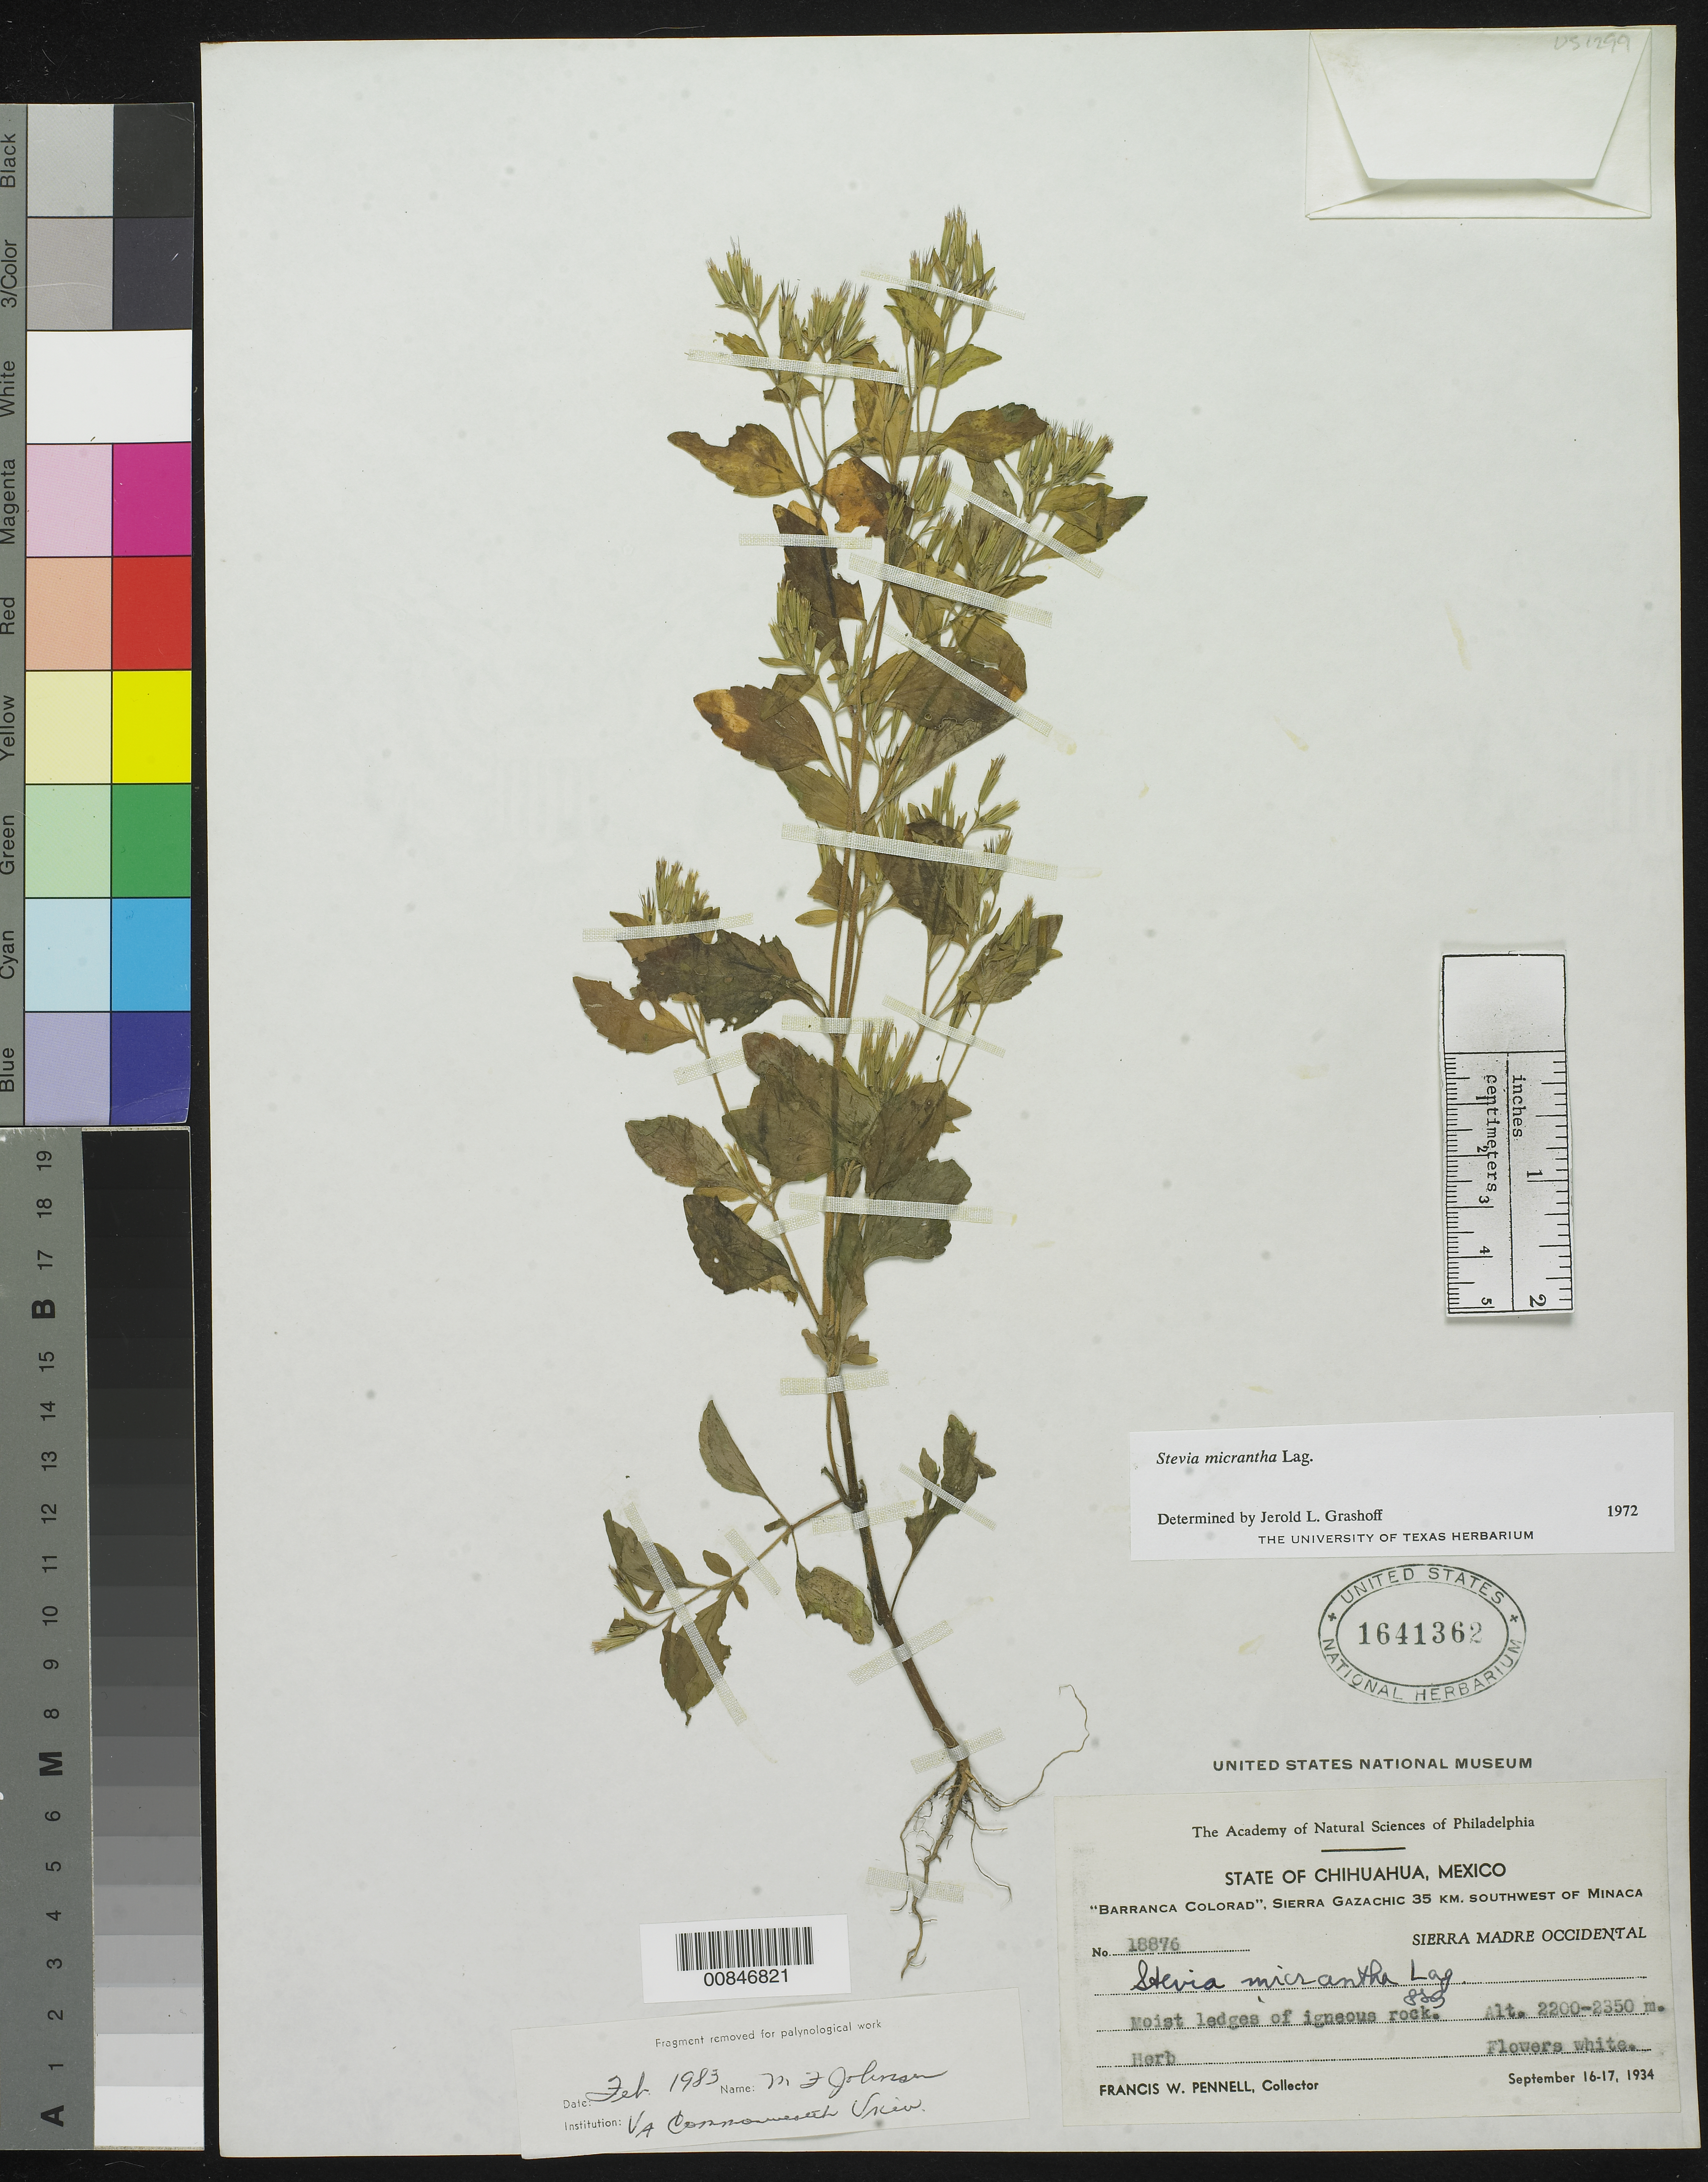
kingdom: Plantae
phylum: Tracheophyta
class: Magnoliopsida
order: Asterales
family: Asteraceae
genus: Stevia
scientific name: Stevia micrantha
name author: Lag.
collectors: F. W. Pennell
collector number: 18876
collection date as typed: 16 Sep 1934 to 17 Sep 1934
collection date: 1934-09-16/1934-09-17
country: Mexico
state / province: Chihuahua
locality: Barranca Colorad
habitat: Moist ledges of igneous rock.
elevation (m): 2350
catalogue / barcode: US 1641362